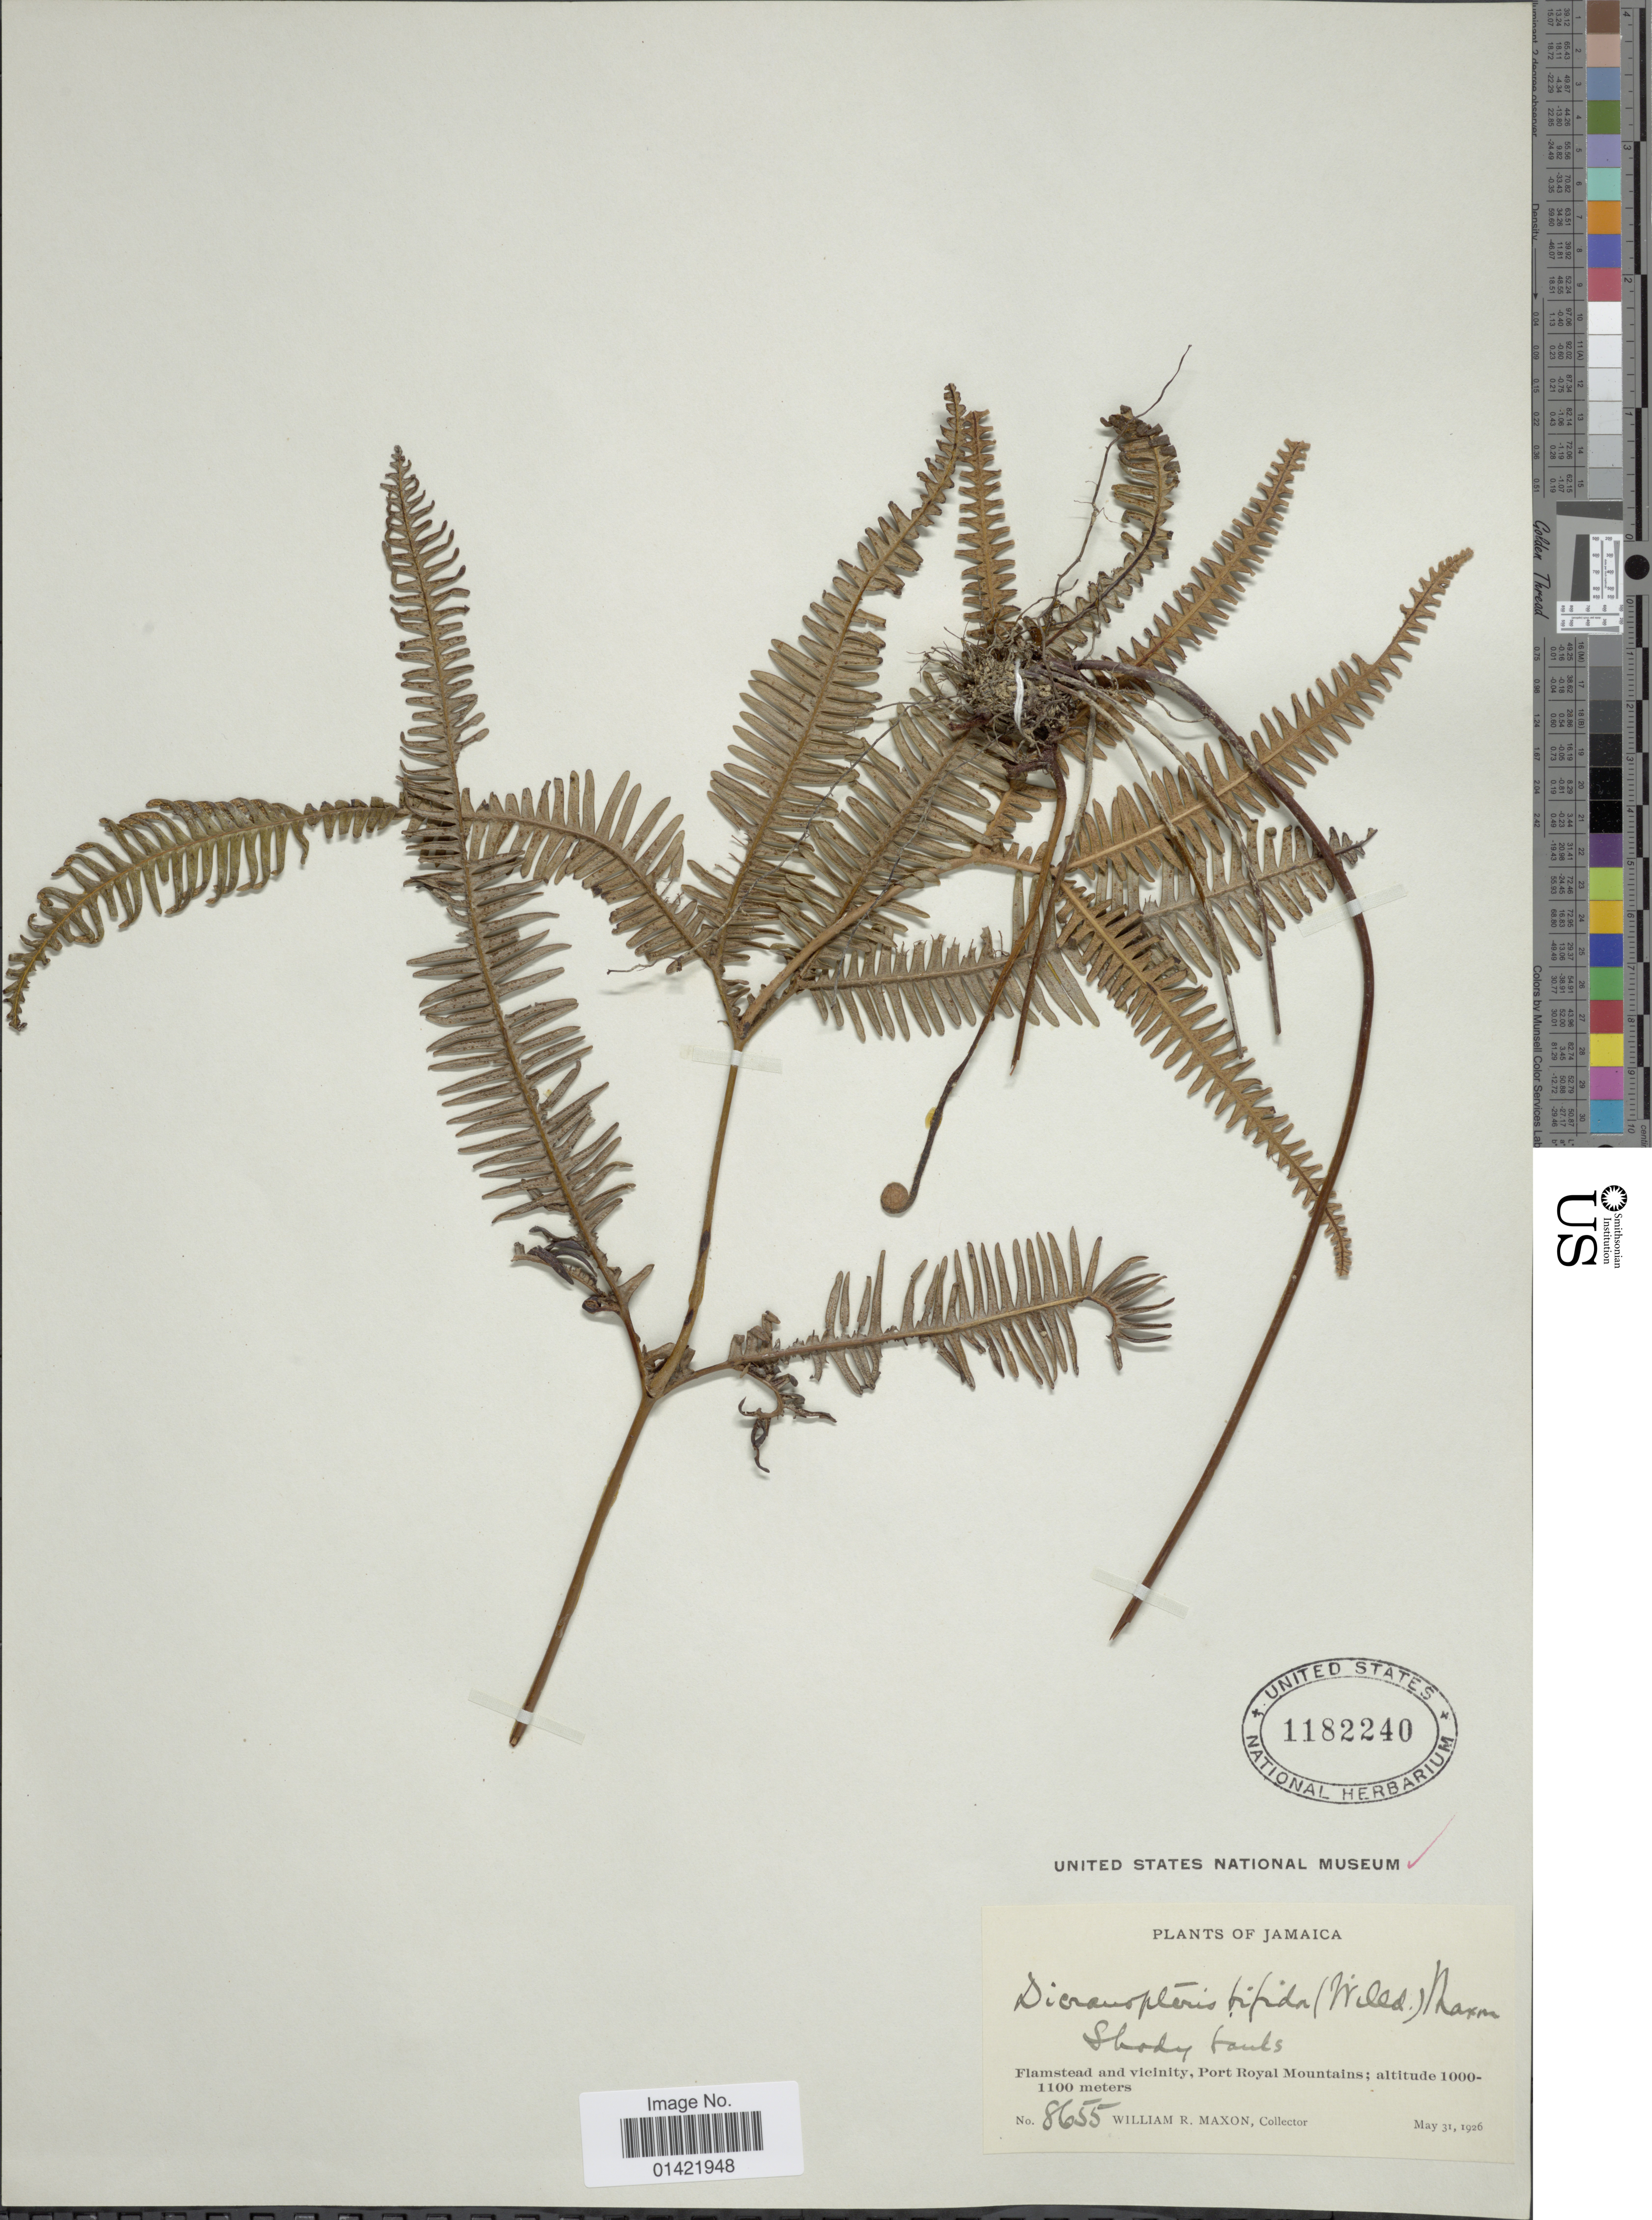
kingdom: Plantae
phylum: Tracheophyta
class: Polypodiopsida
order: Gleicheniales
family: Gleicheniaceae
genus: Sticherus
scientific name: Sticherus bifidus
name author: (Willd.) Ching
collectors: W. R. Maxon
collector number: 8655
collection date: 1926-05-31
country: Jamaica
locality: Flamstead and vicinity, Port Royal Mountains.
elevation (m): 1000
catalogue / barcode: US 1182240